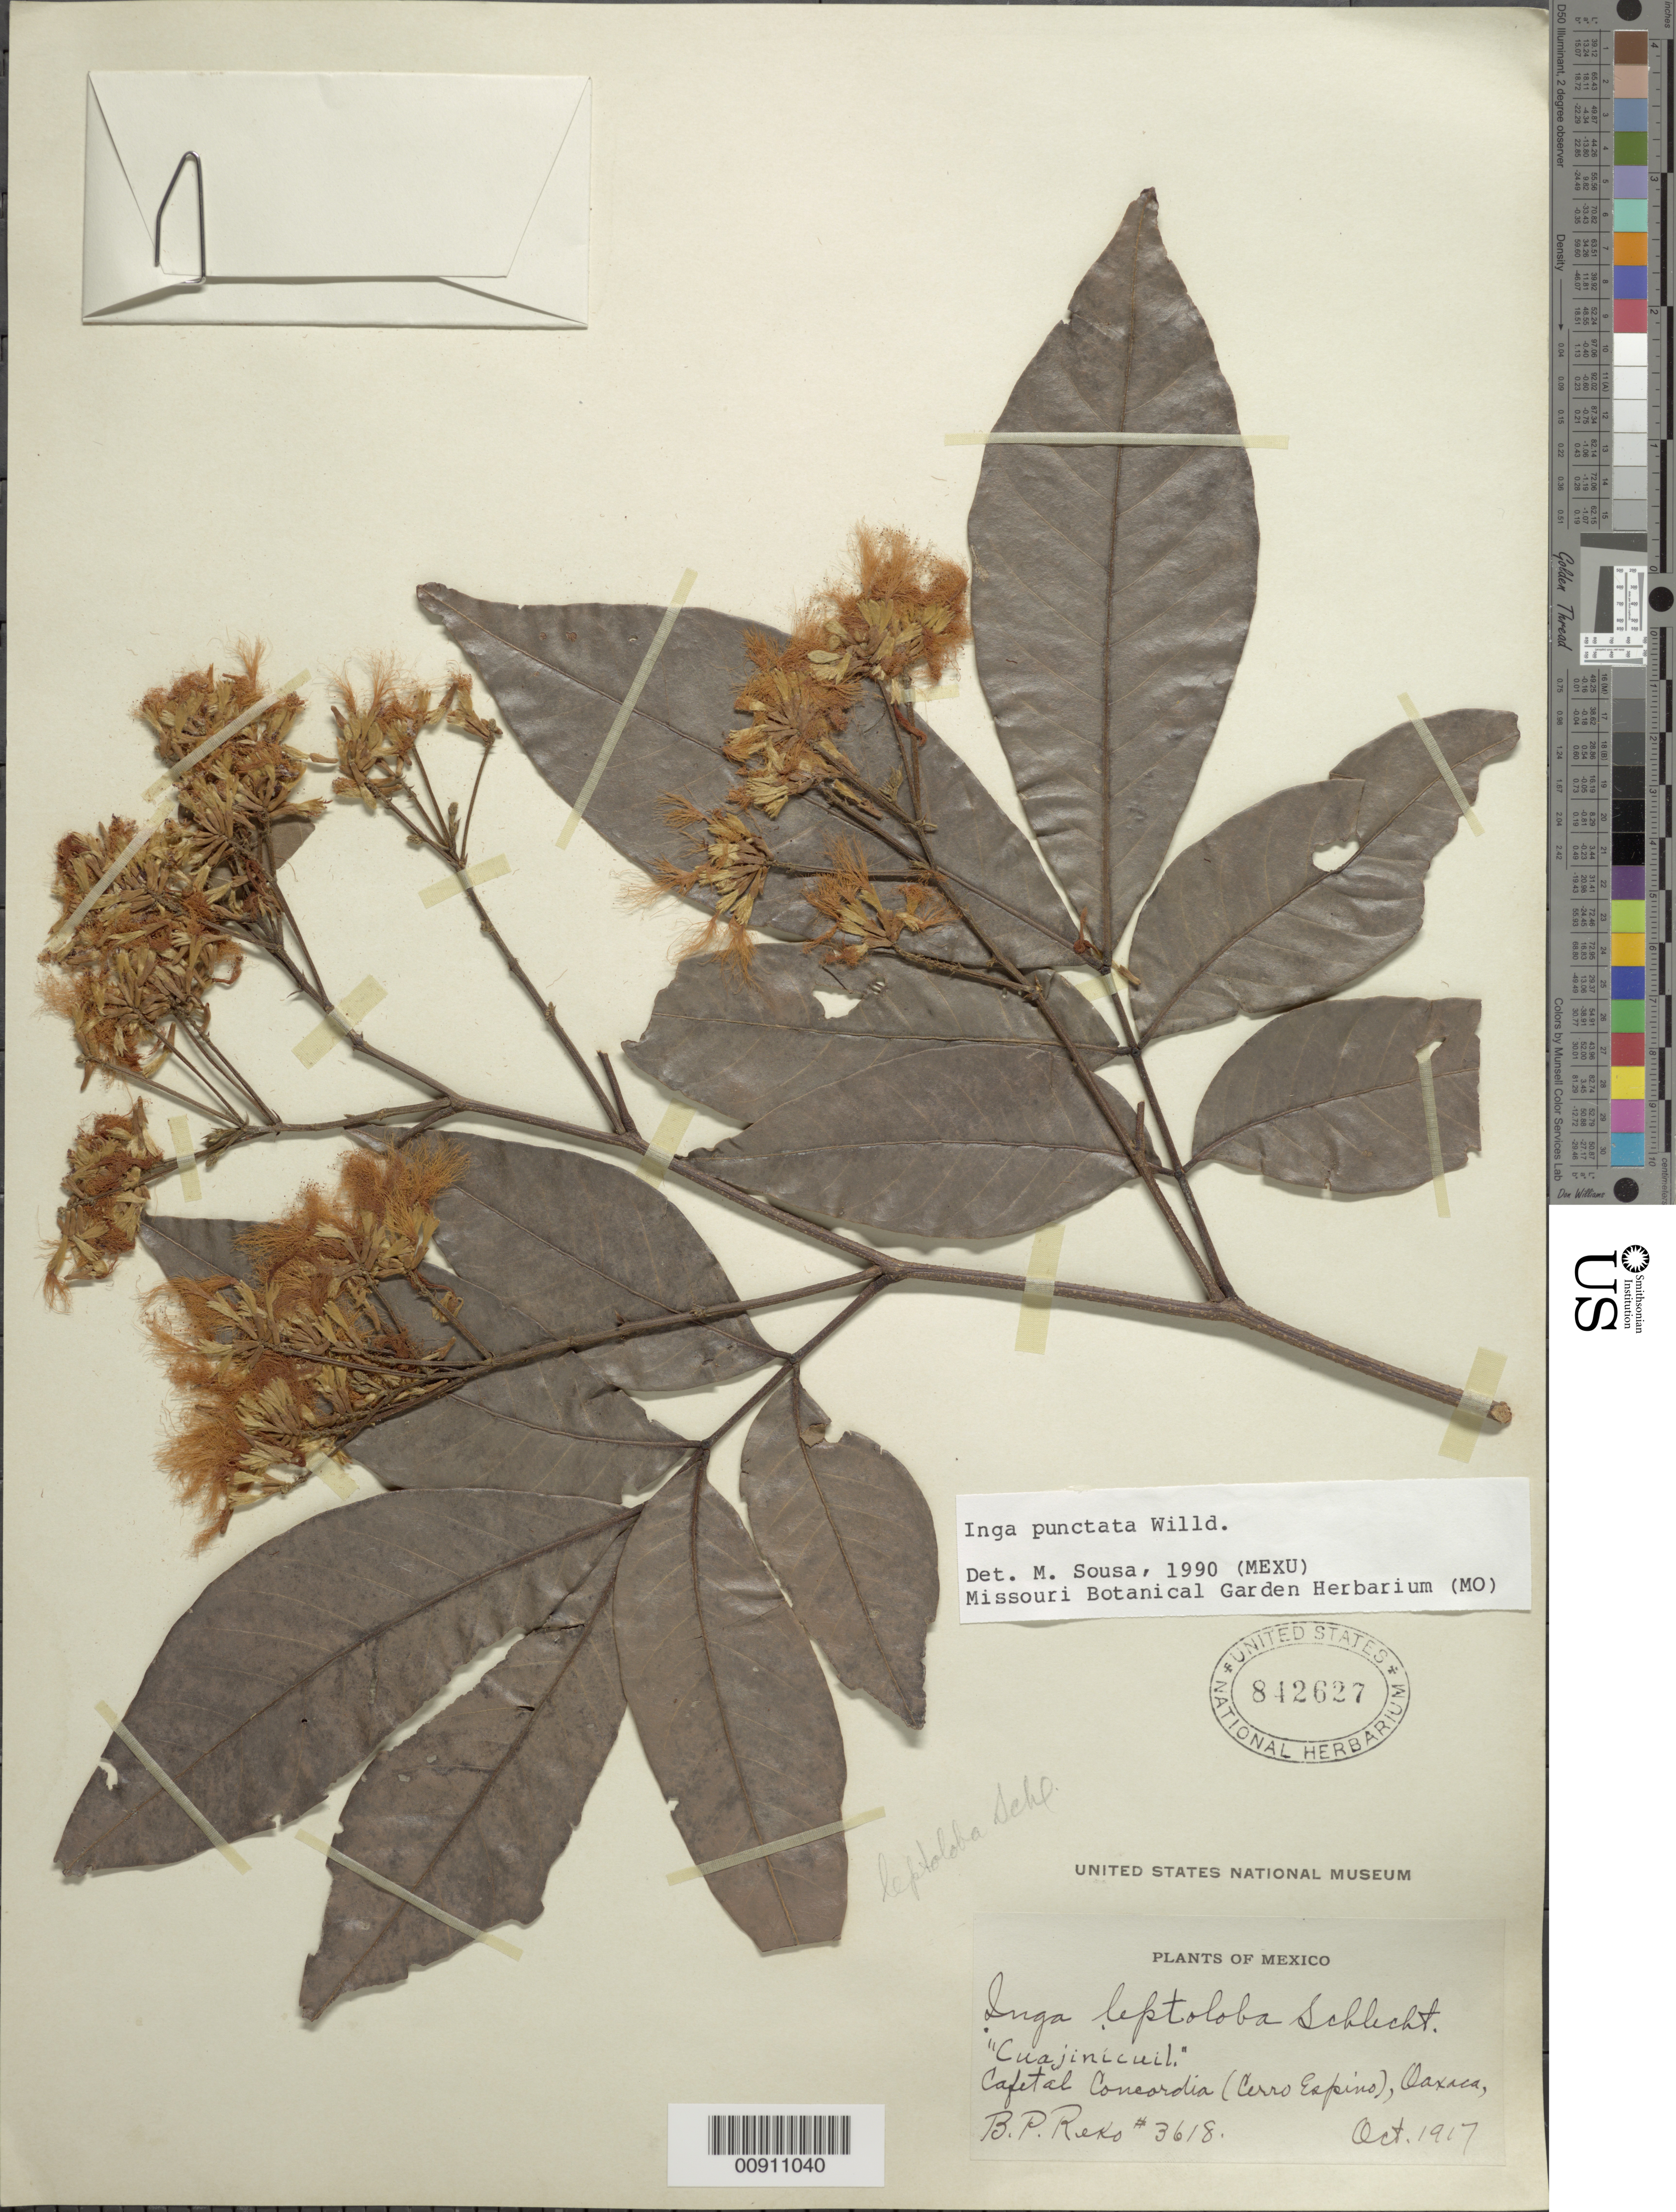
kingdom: Plantae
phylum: Tracheophyta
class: Magnoliopsida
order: Fabales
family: Fabaceae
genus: Inga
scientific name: Inga punctata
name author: Willd.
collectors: B. P. Reko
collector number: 3618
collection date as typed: Oct 1917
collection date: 1917-10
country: Mexico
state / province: Oaxaca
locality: Cafetal Concordia (Cerro Espino), Oaxaca.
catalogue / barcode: US 842627